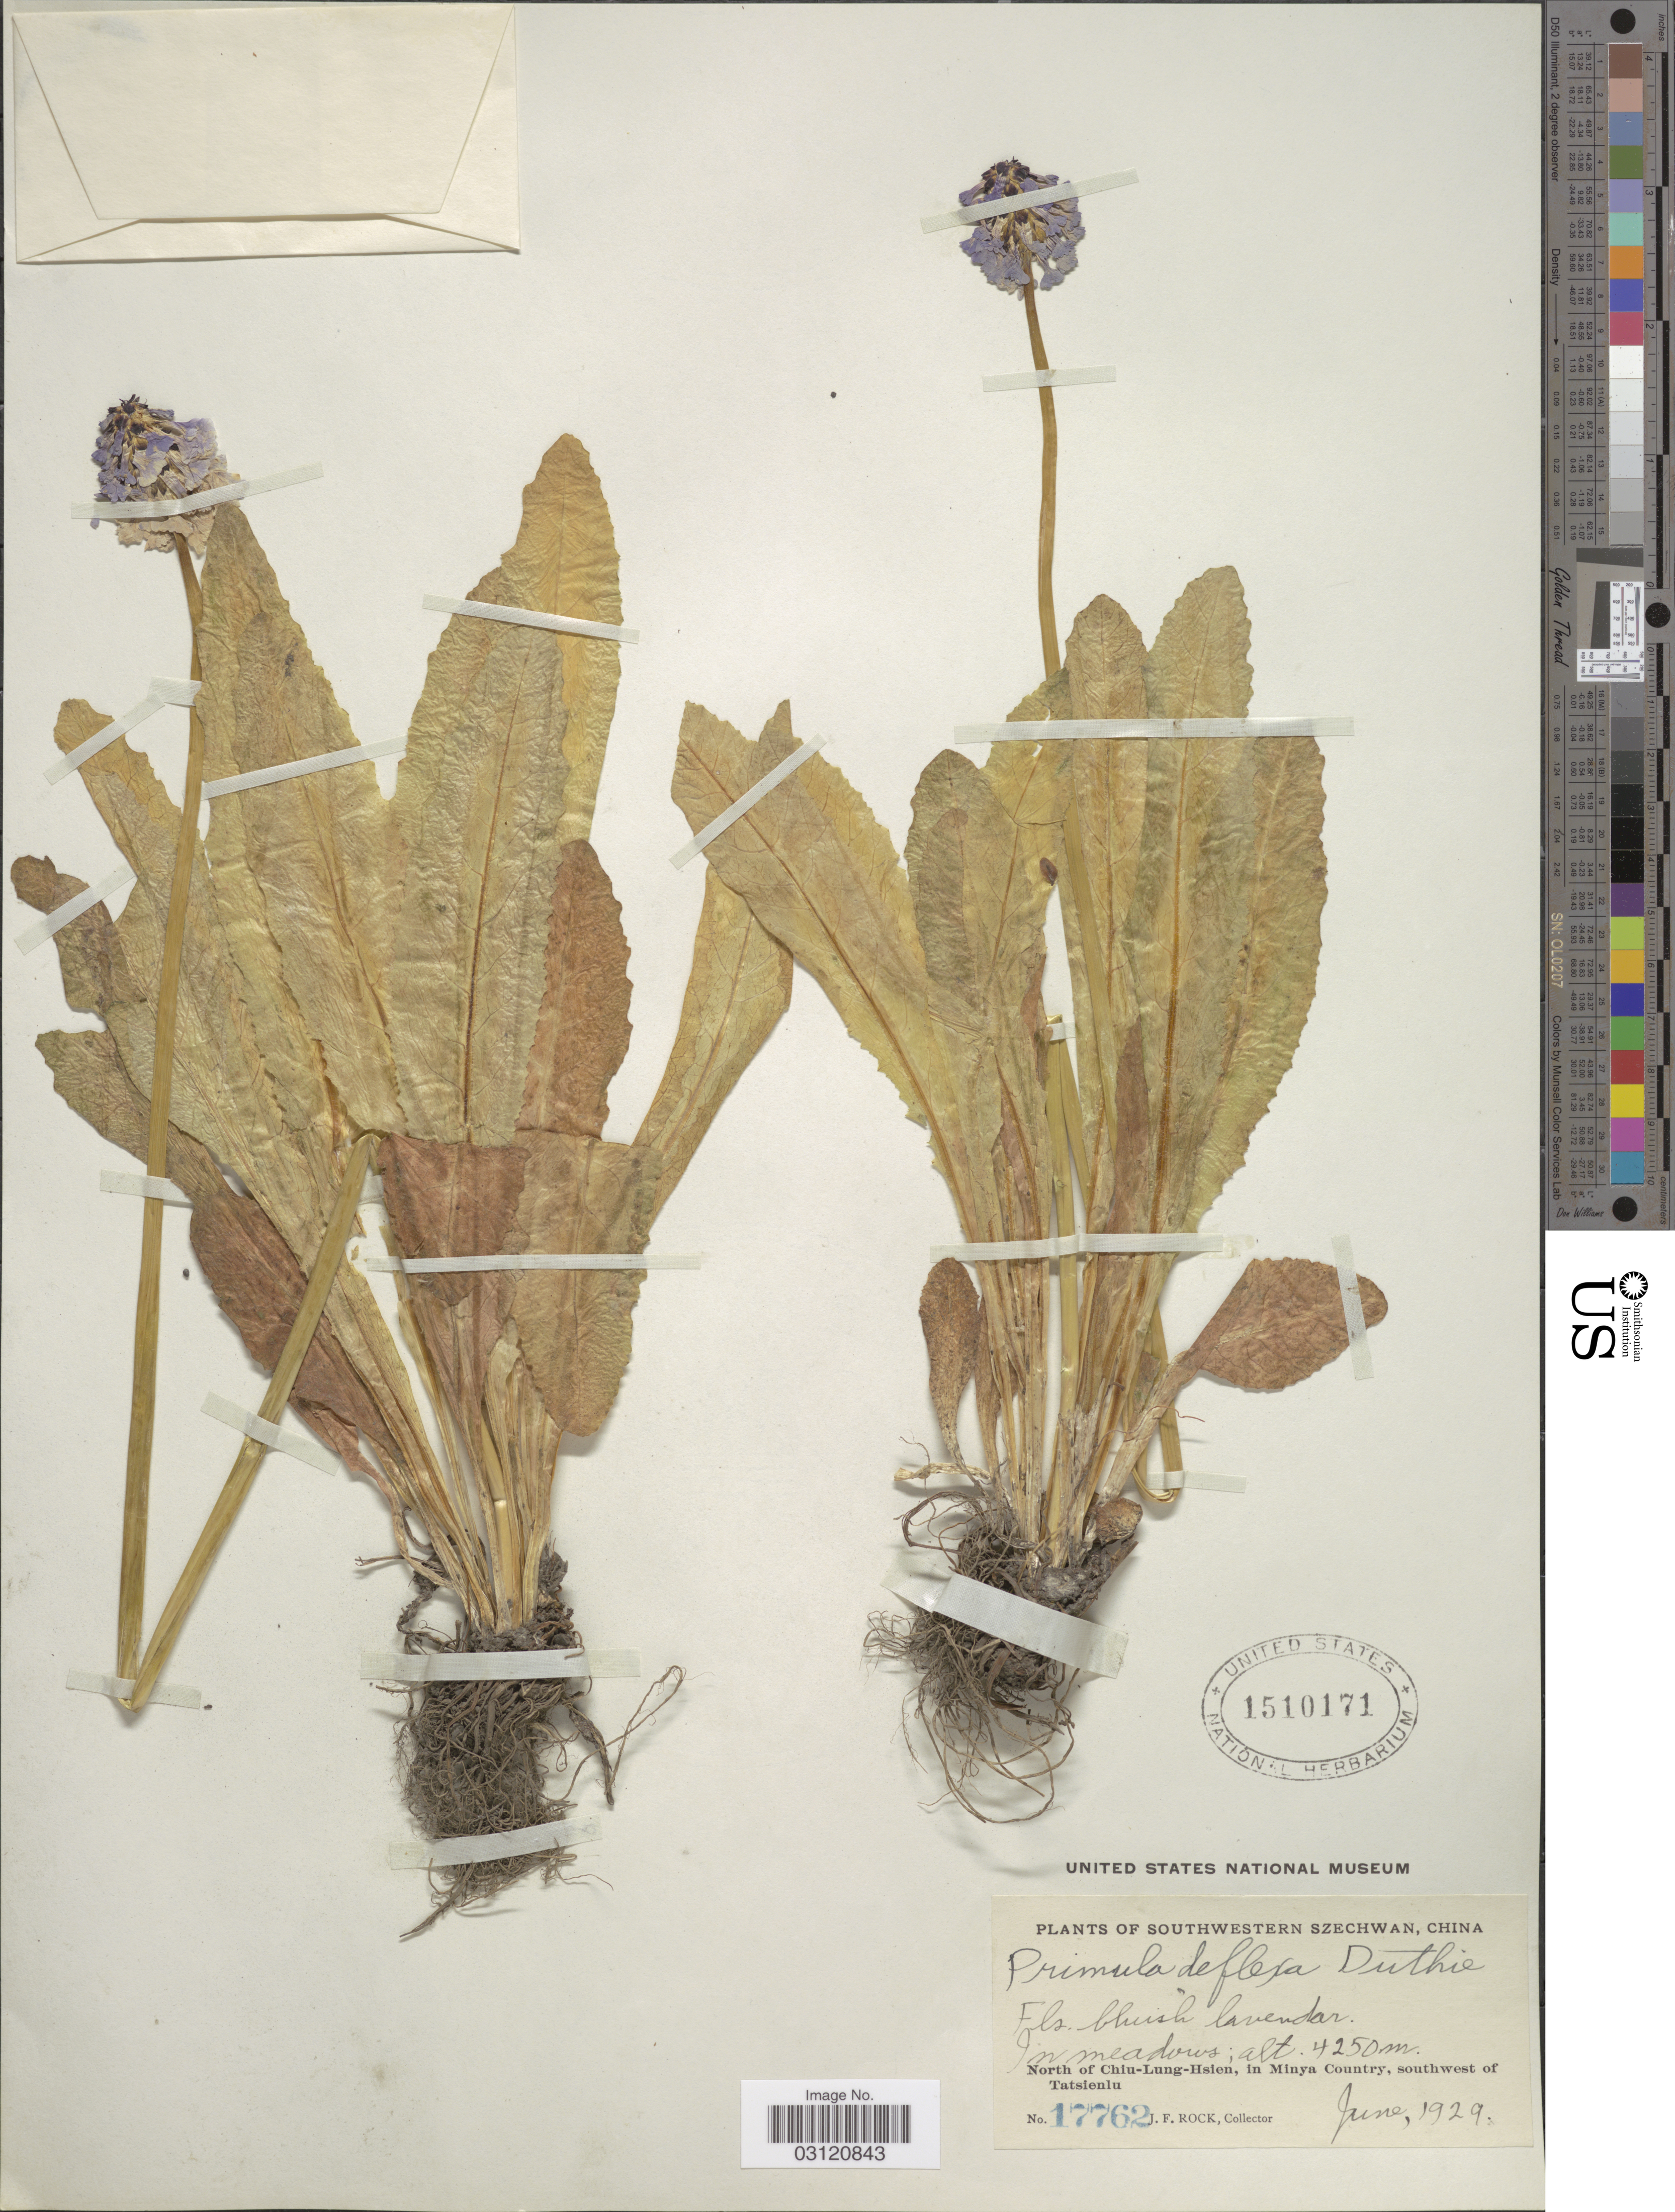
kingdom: Plantae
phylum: Tracheophyta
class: Magnoliopsida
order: Ericales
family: Primulaceae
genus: Primula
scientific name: Primula deflexa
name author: Duthie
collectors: J. Rock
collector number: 17762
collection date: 1929-06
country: China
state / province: Sichuan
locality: Southwestern Szechwan. North of Chiu-Lung-hsien, in Minya Country, southwest of Tatsienlu.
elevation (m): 4250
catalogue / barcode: US 1510171